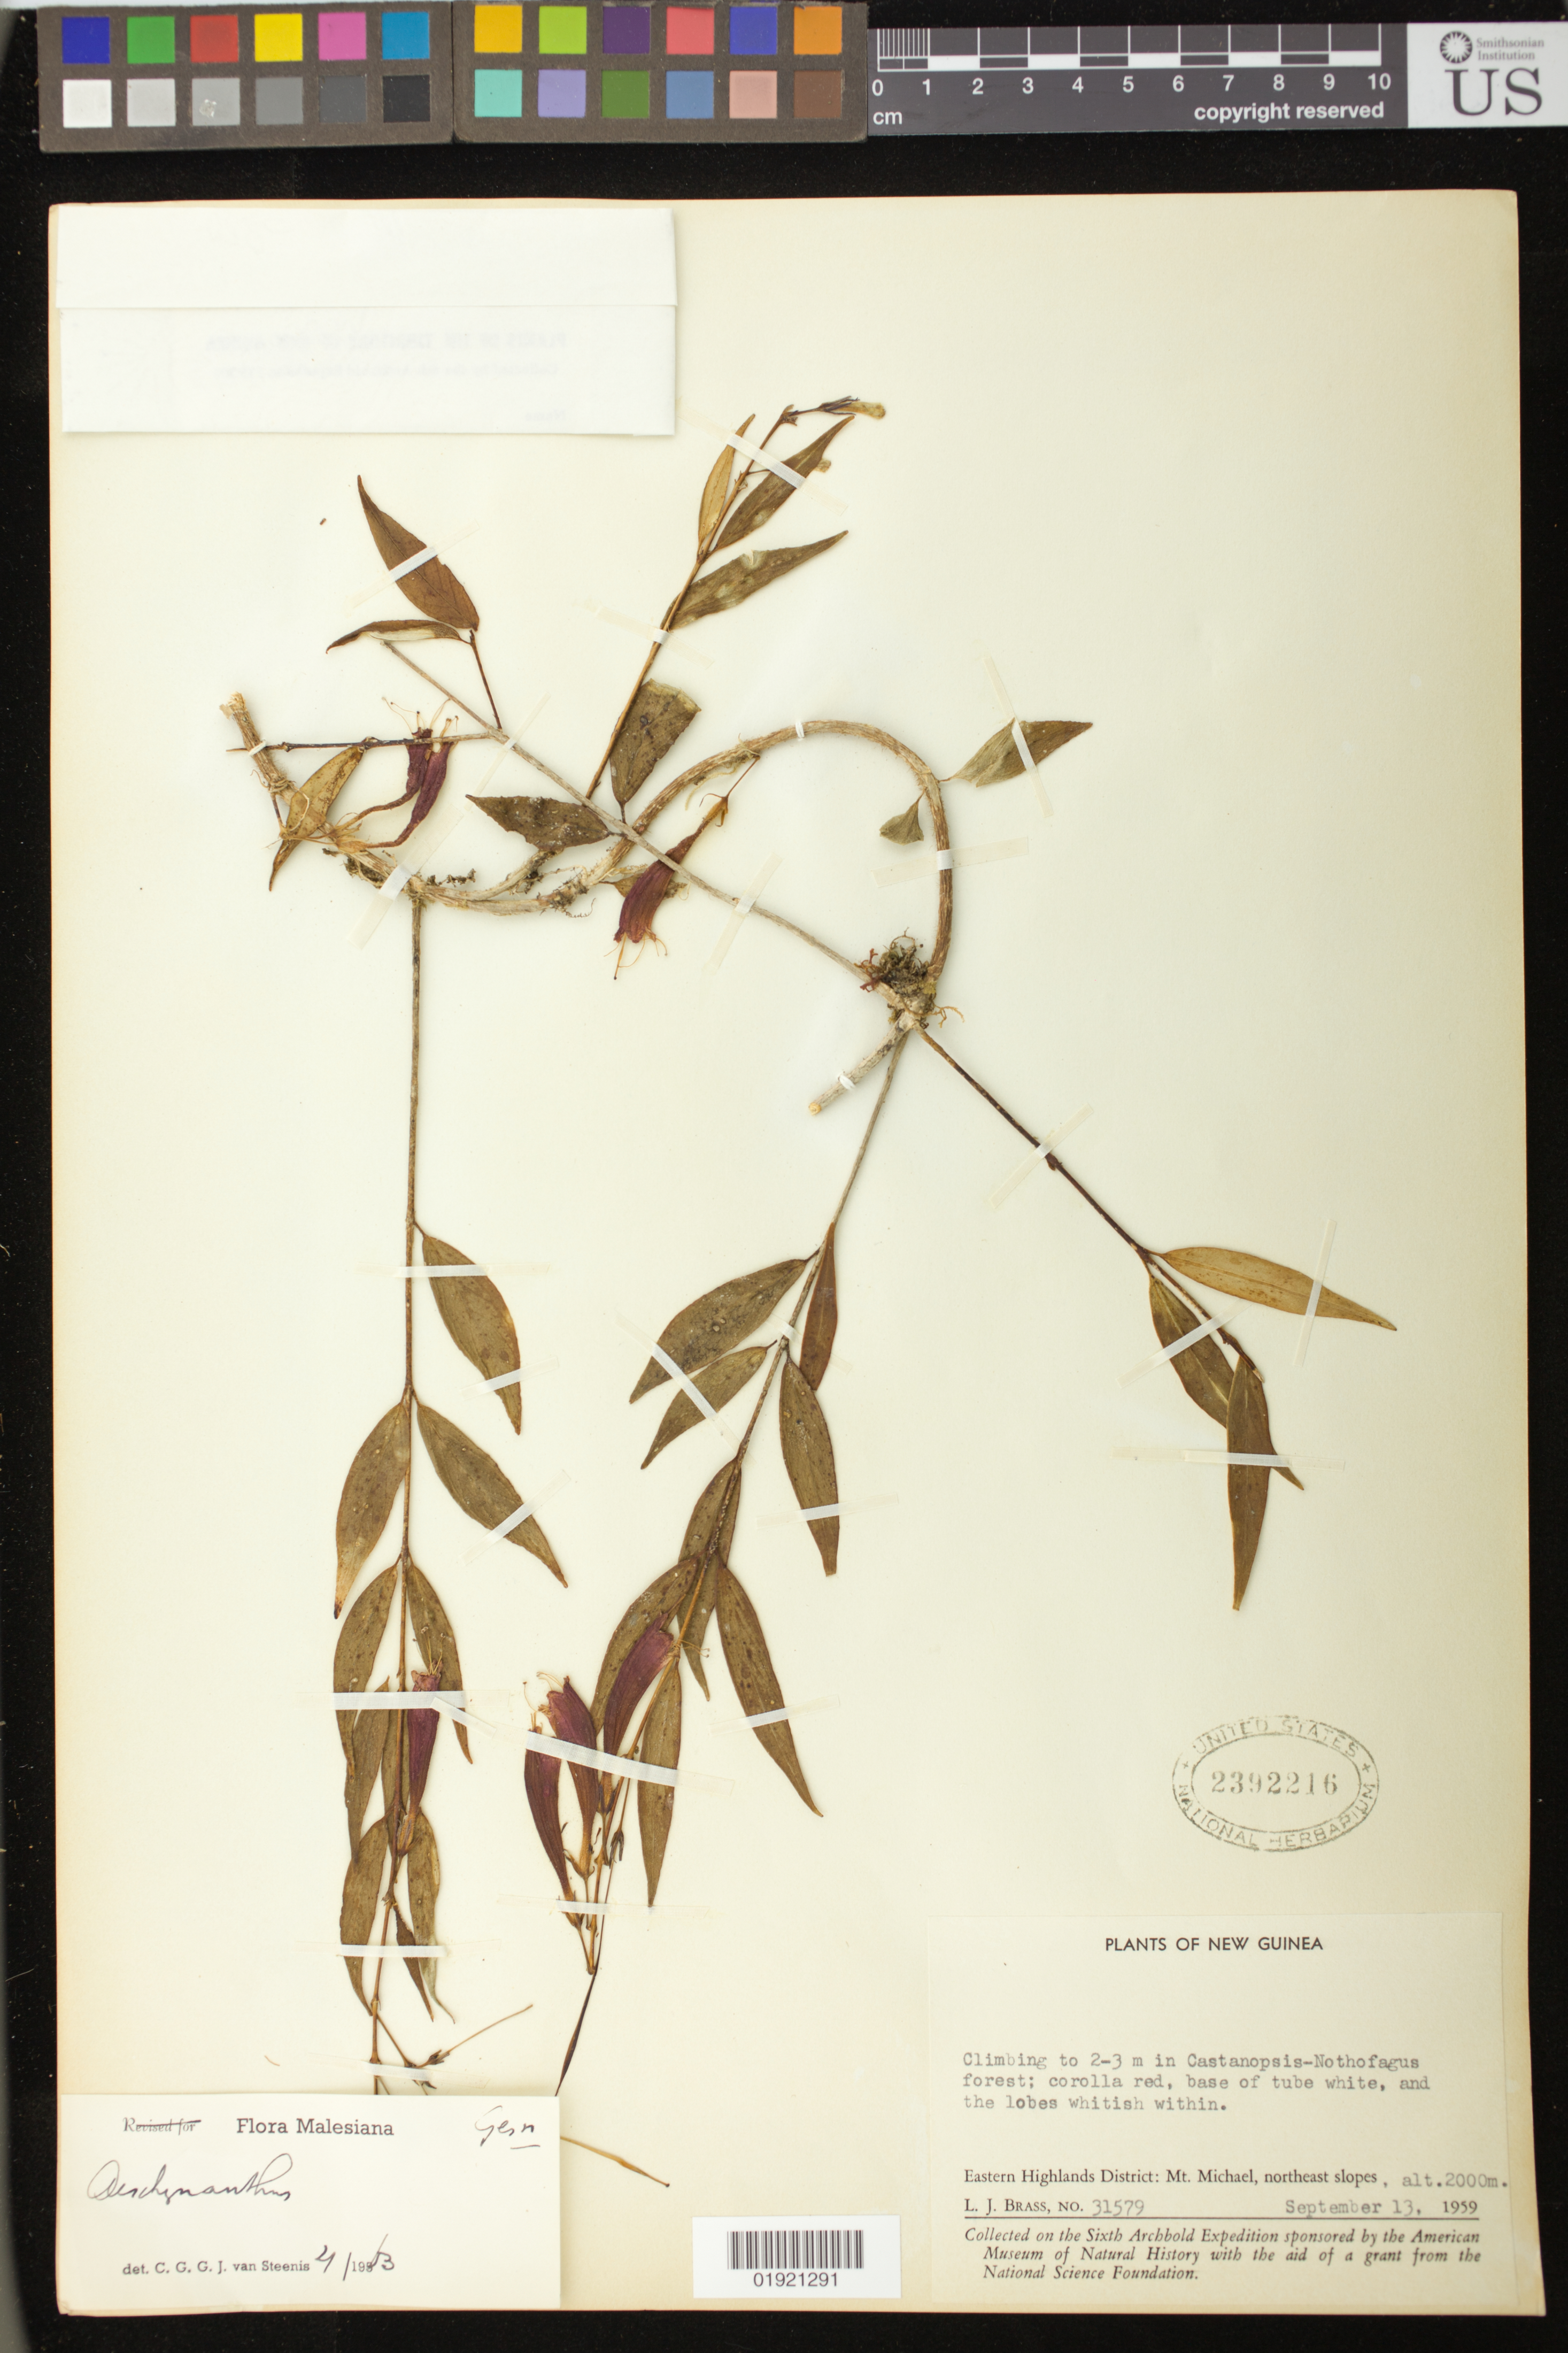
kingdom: Plantae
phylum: Tracheophyta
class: Magnoliopsida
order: Lamiales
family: Gesneriaceae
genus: Aeschynanthus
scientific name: Aeschynanthus sp.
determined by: Steenis, C. G. G. J. van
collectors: L. J. Brass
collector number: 31579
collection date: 1959-09-13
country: Papua New Guinea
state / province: Eastern Highlands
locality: Eastern Highlands District: Mt. Michel, northeast slopes.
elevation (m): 2000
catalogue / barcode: US 2392216